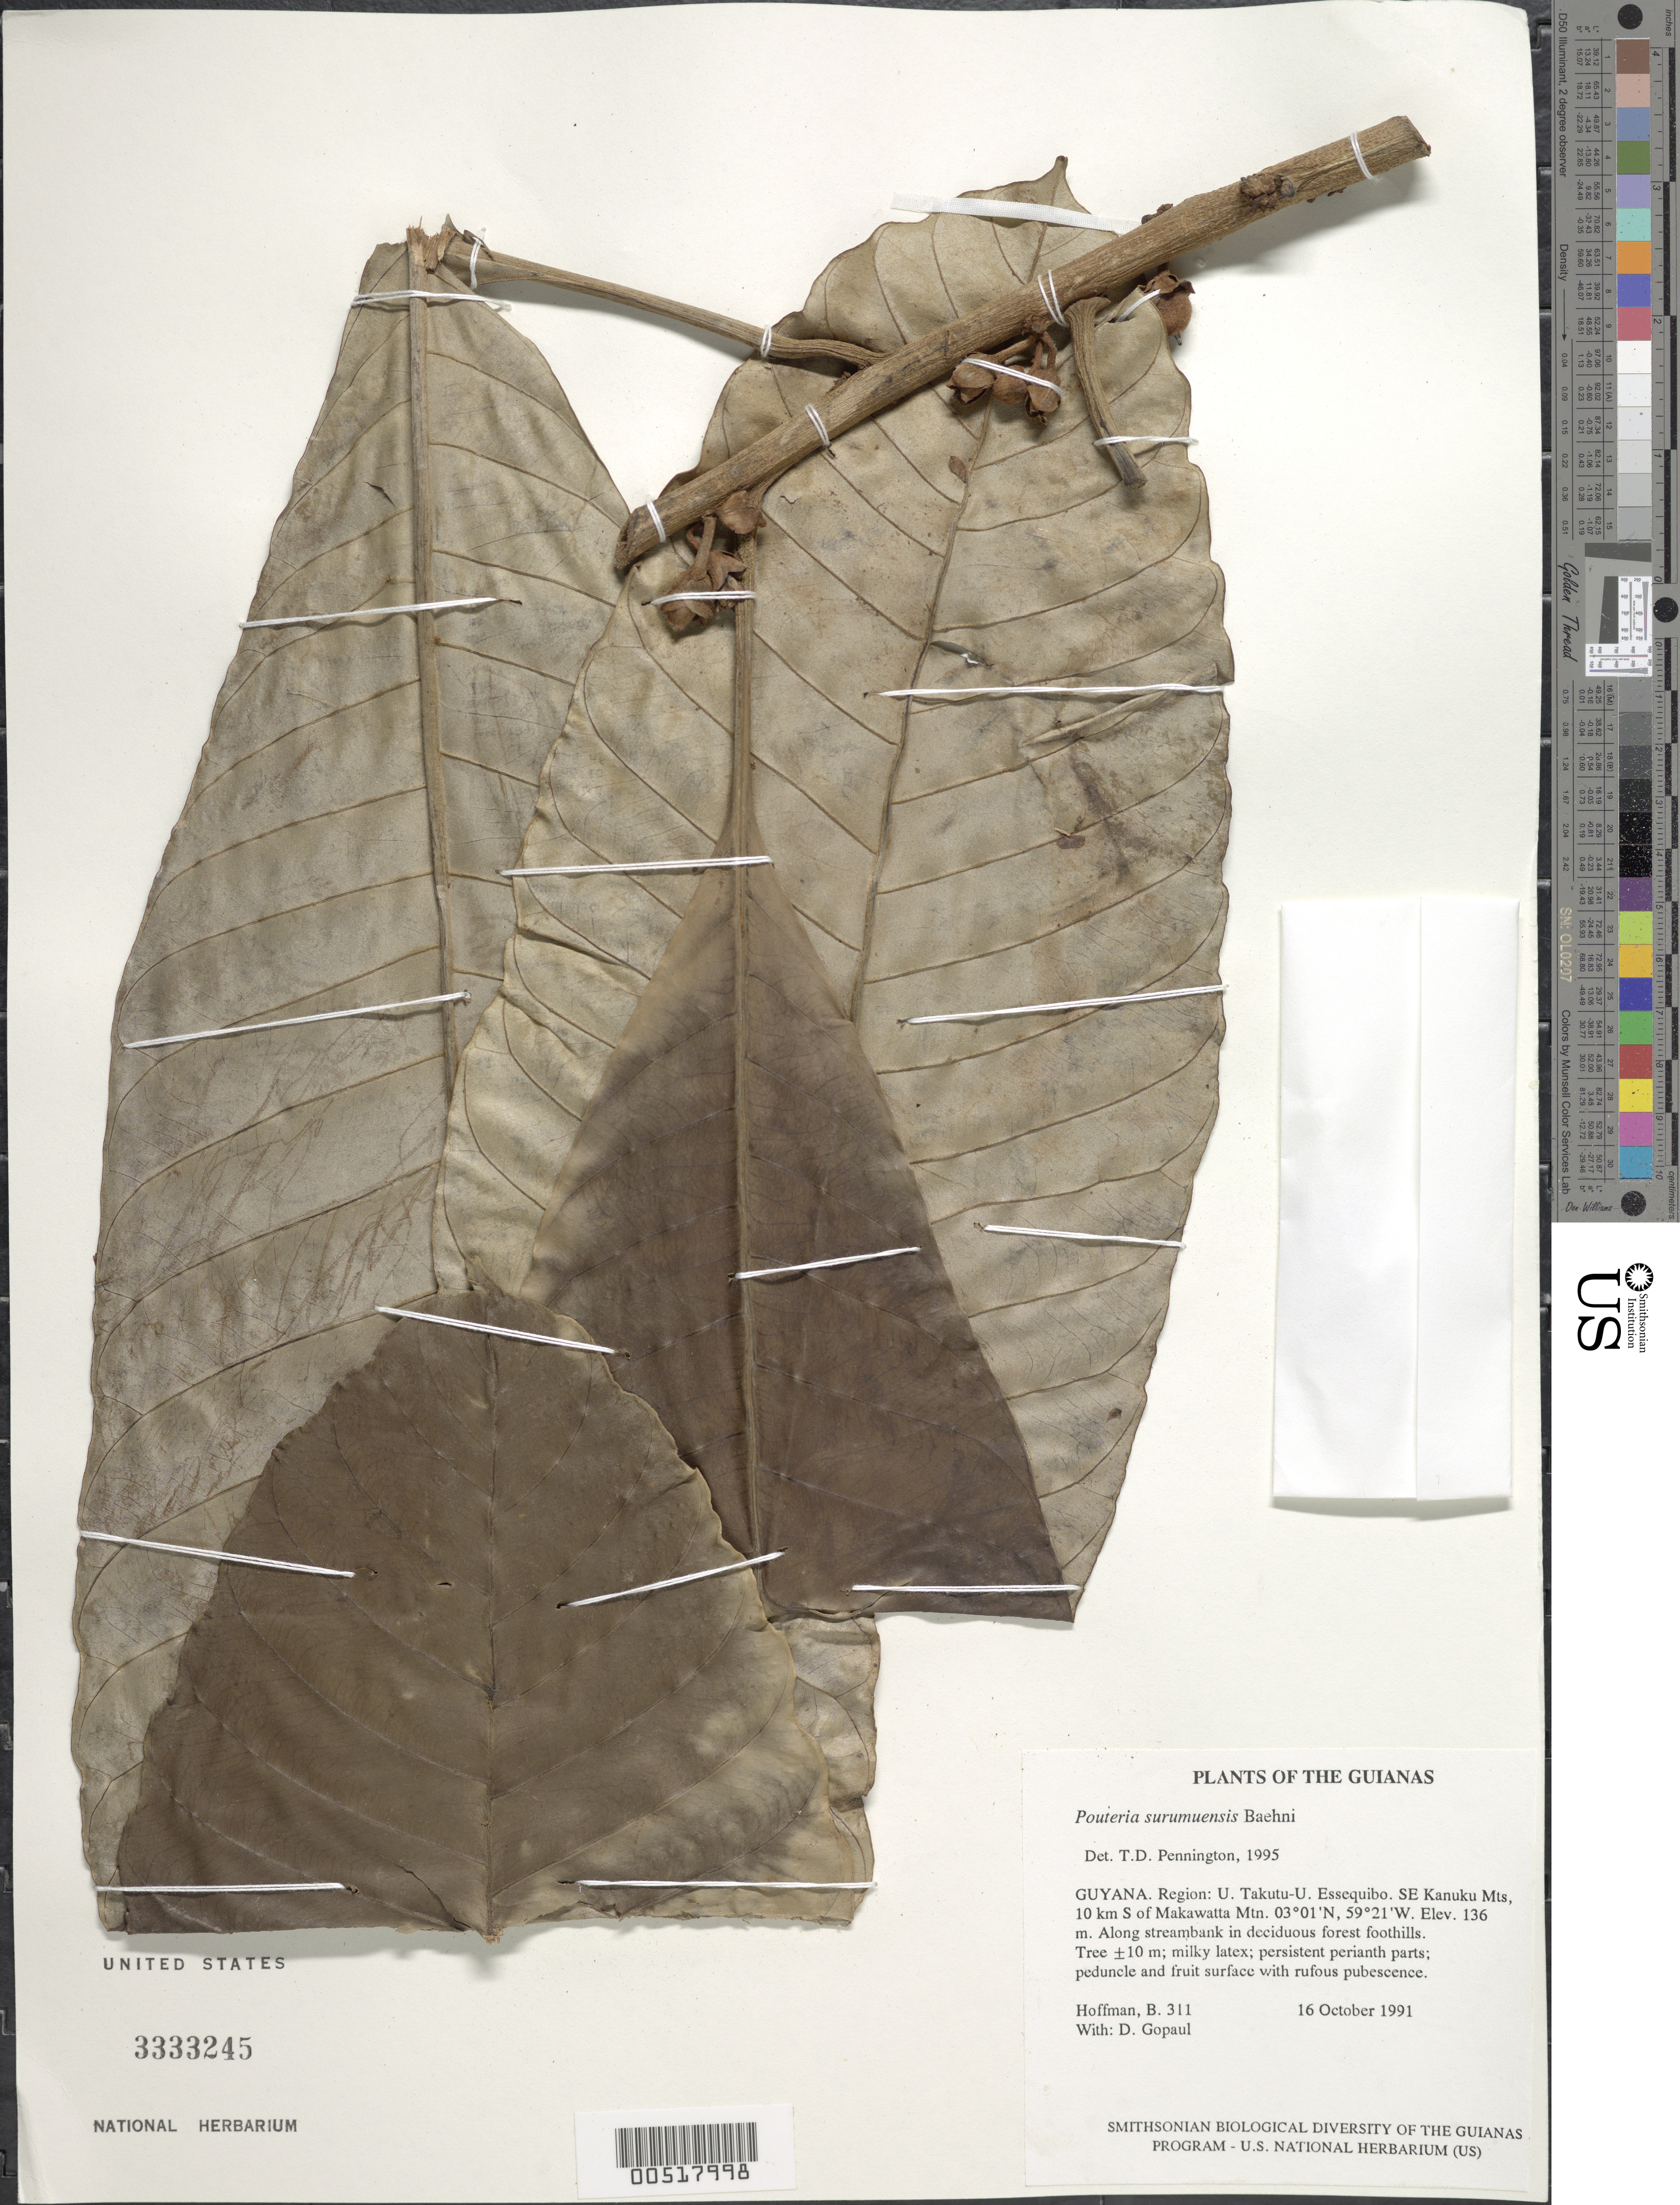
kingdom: Plantae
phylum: Tracheophyta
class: Magnoliopsida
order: Ericales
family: Sapotaceae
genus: Pouteria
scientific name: Pouteria surumuensis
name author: Baehni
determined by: Pennington, T. D., (K)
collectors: B. Hoffman & D. Gopaul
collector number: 311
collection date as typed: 16 October 1991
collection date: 1991-10-16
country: Guyana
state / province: U. Takutu-U. Essequibo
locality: SE Kanuku Mts, 10 km S of Makawatta Mtn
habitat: Along streambank in deciduous forest foothills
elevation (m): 136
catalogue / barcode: US 3333245